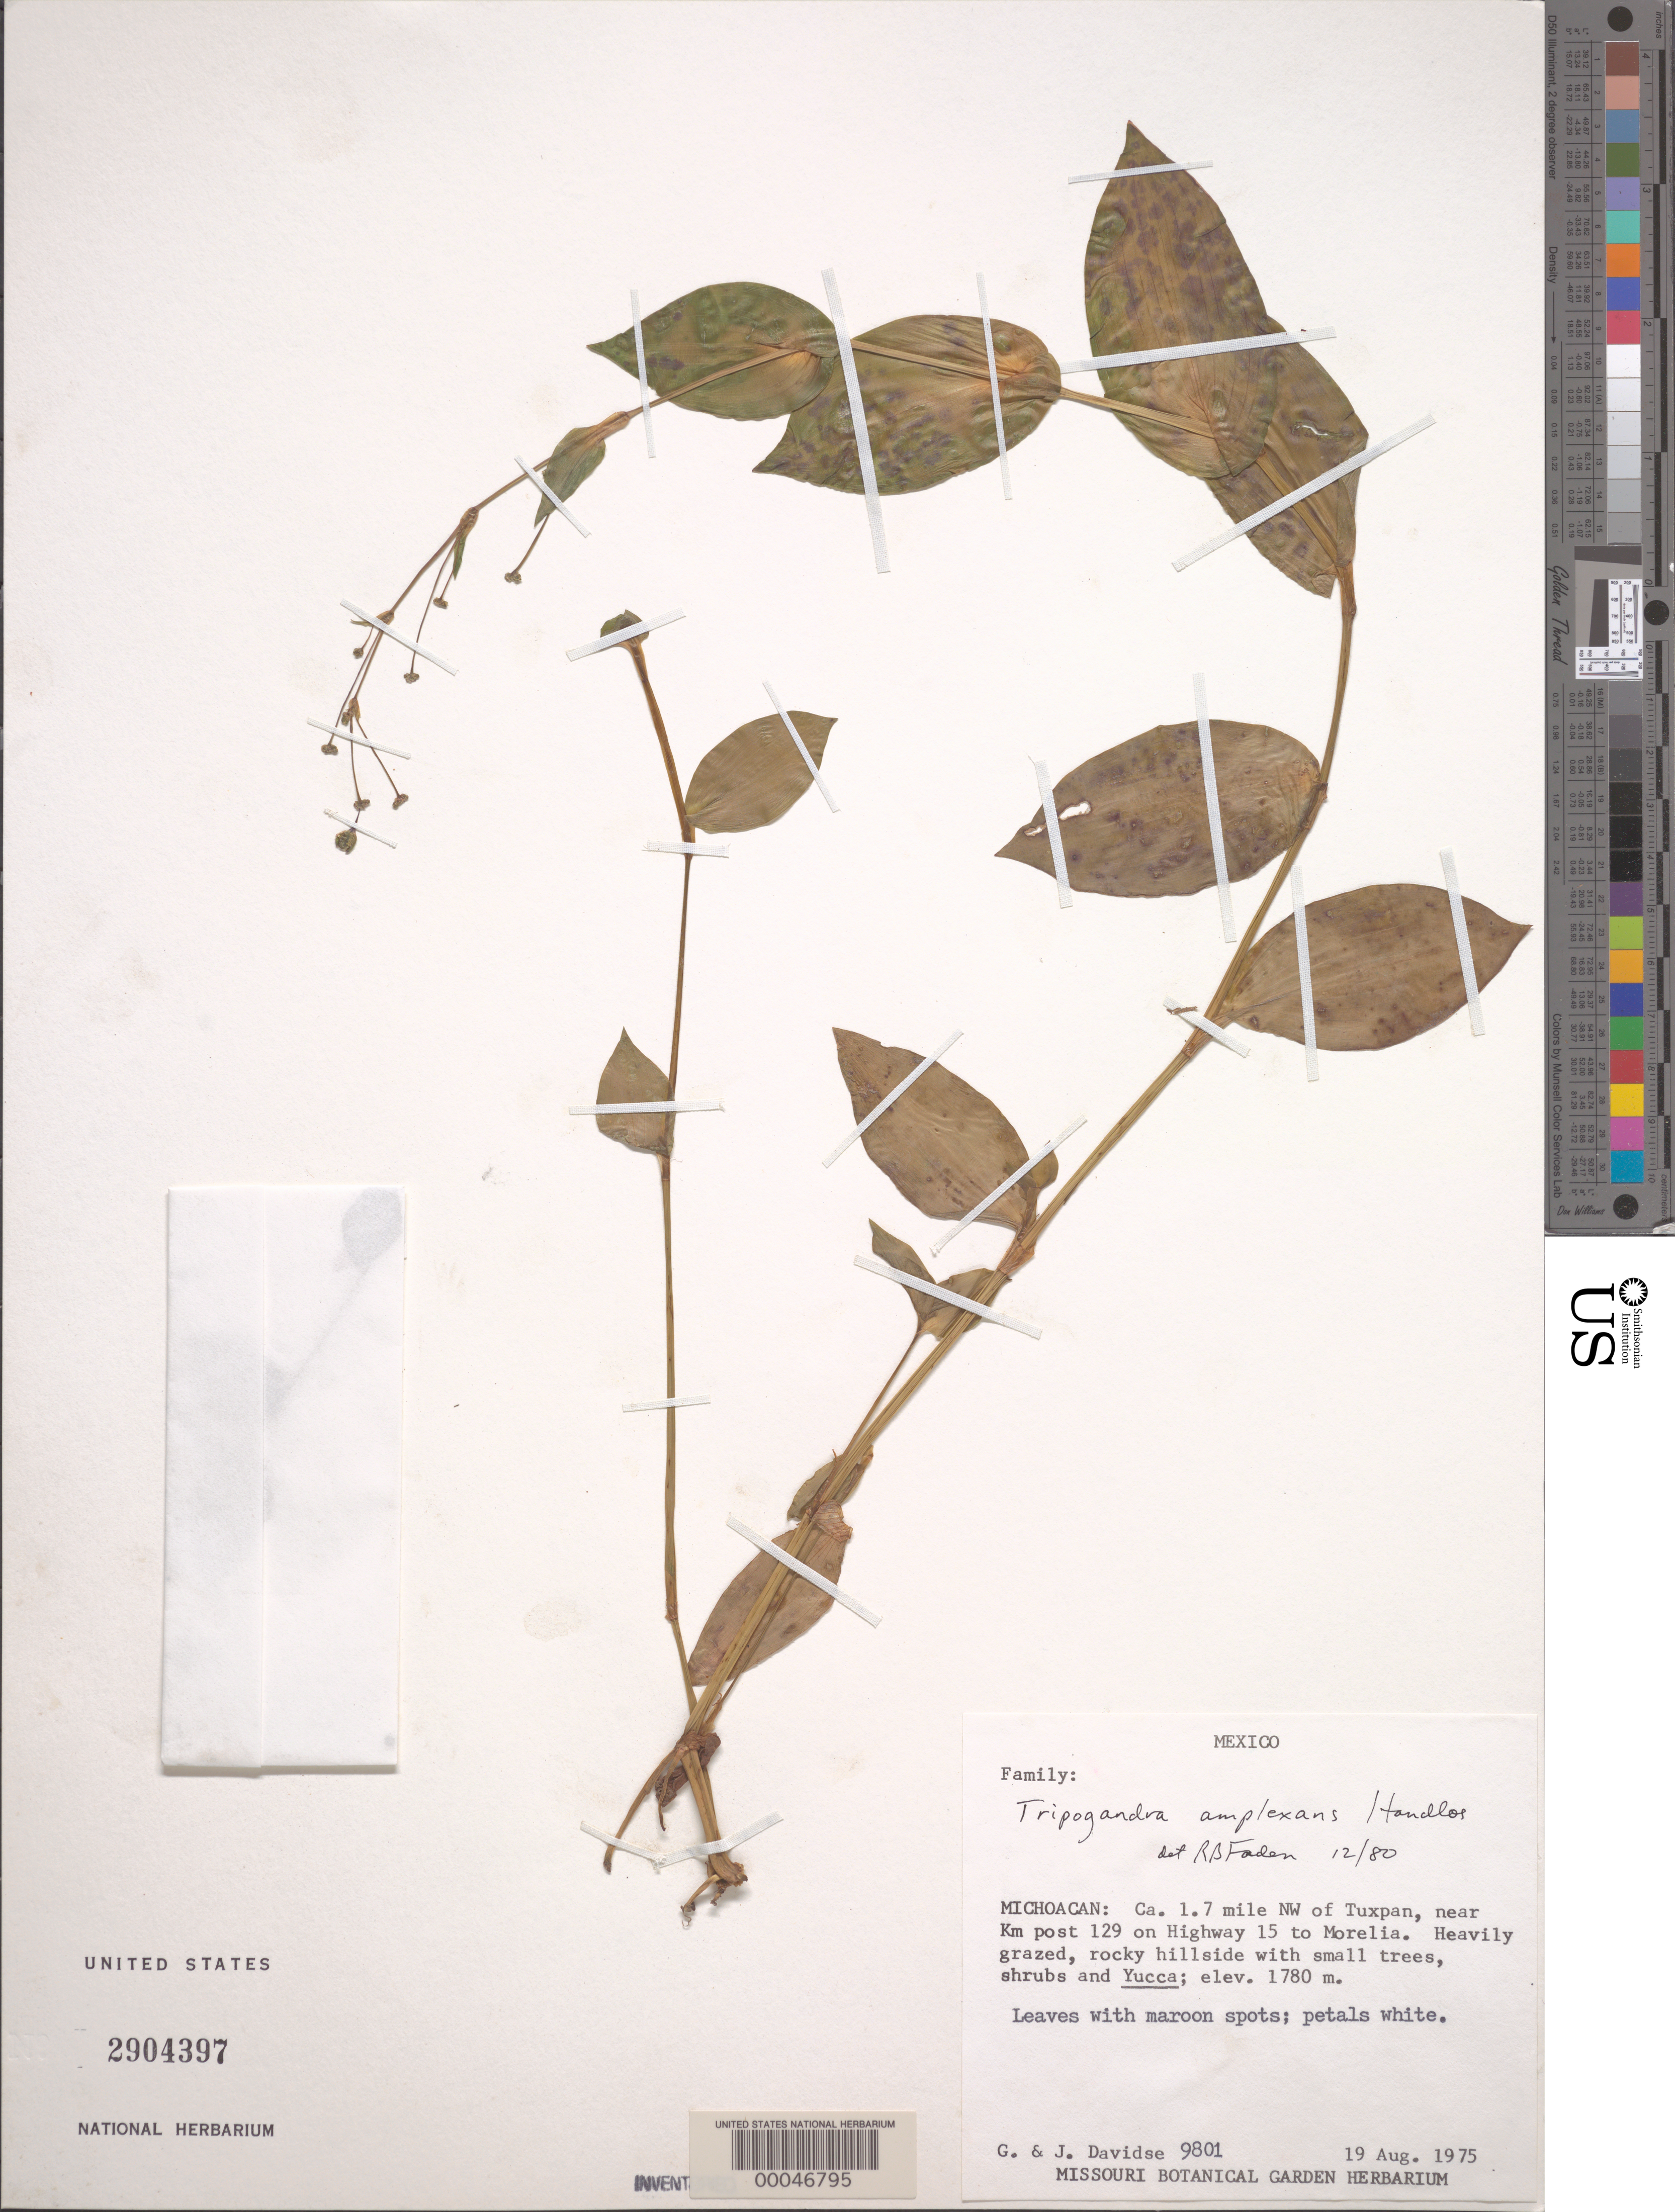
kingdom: Plantae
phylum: Tracheophyta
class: Liliopsida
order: Commelinales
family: Commelinaceae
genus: Tripogandra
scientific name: Tripogandra amplexans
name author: Handlos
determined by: Faden, Robert B., (US), Smithsonian Institution - National Museum of Natural History (UNITED STATES)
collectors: G. Davidse & J. Davidse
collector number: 9801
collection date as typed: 19 Aug 1975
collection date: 1975-08-19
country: Mexico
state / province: Michoacán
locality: NW of Tuxpan, hwy 15 to Morelia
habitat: Grazed, rocky hillside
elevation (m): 1780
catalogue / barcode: US 2904397